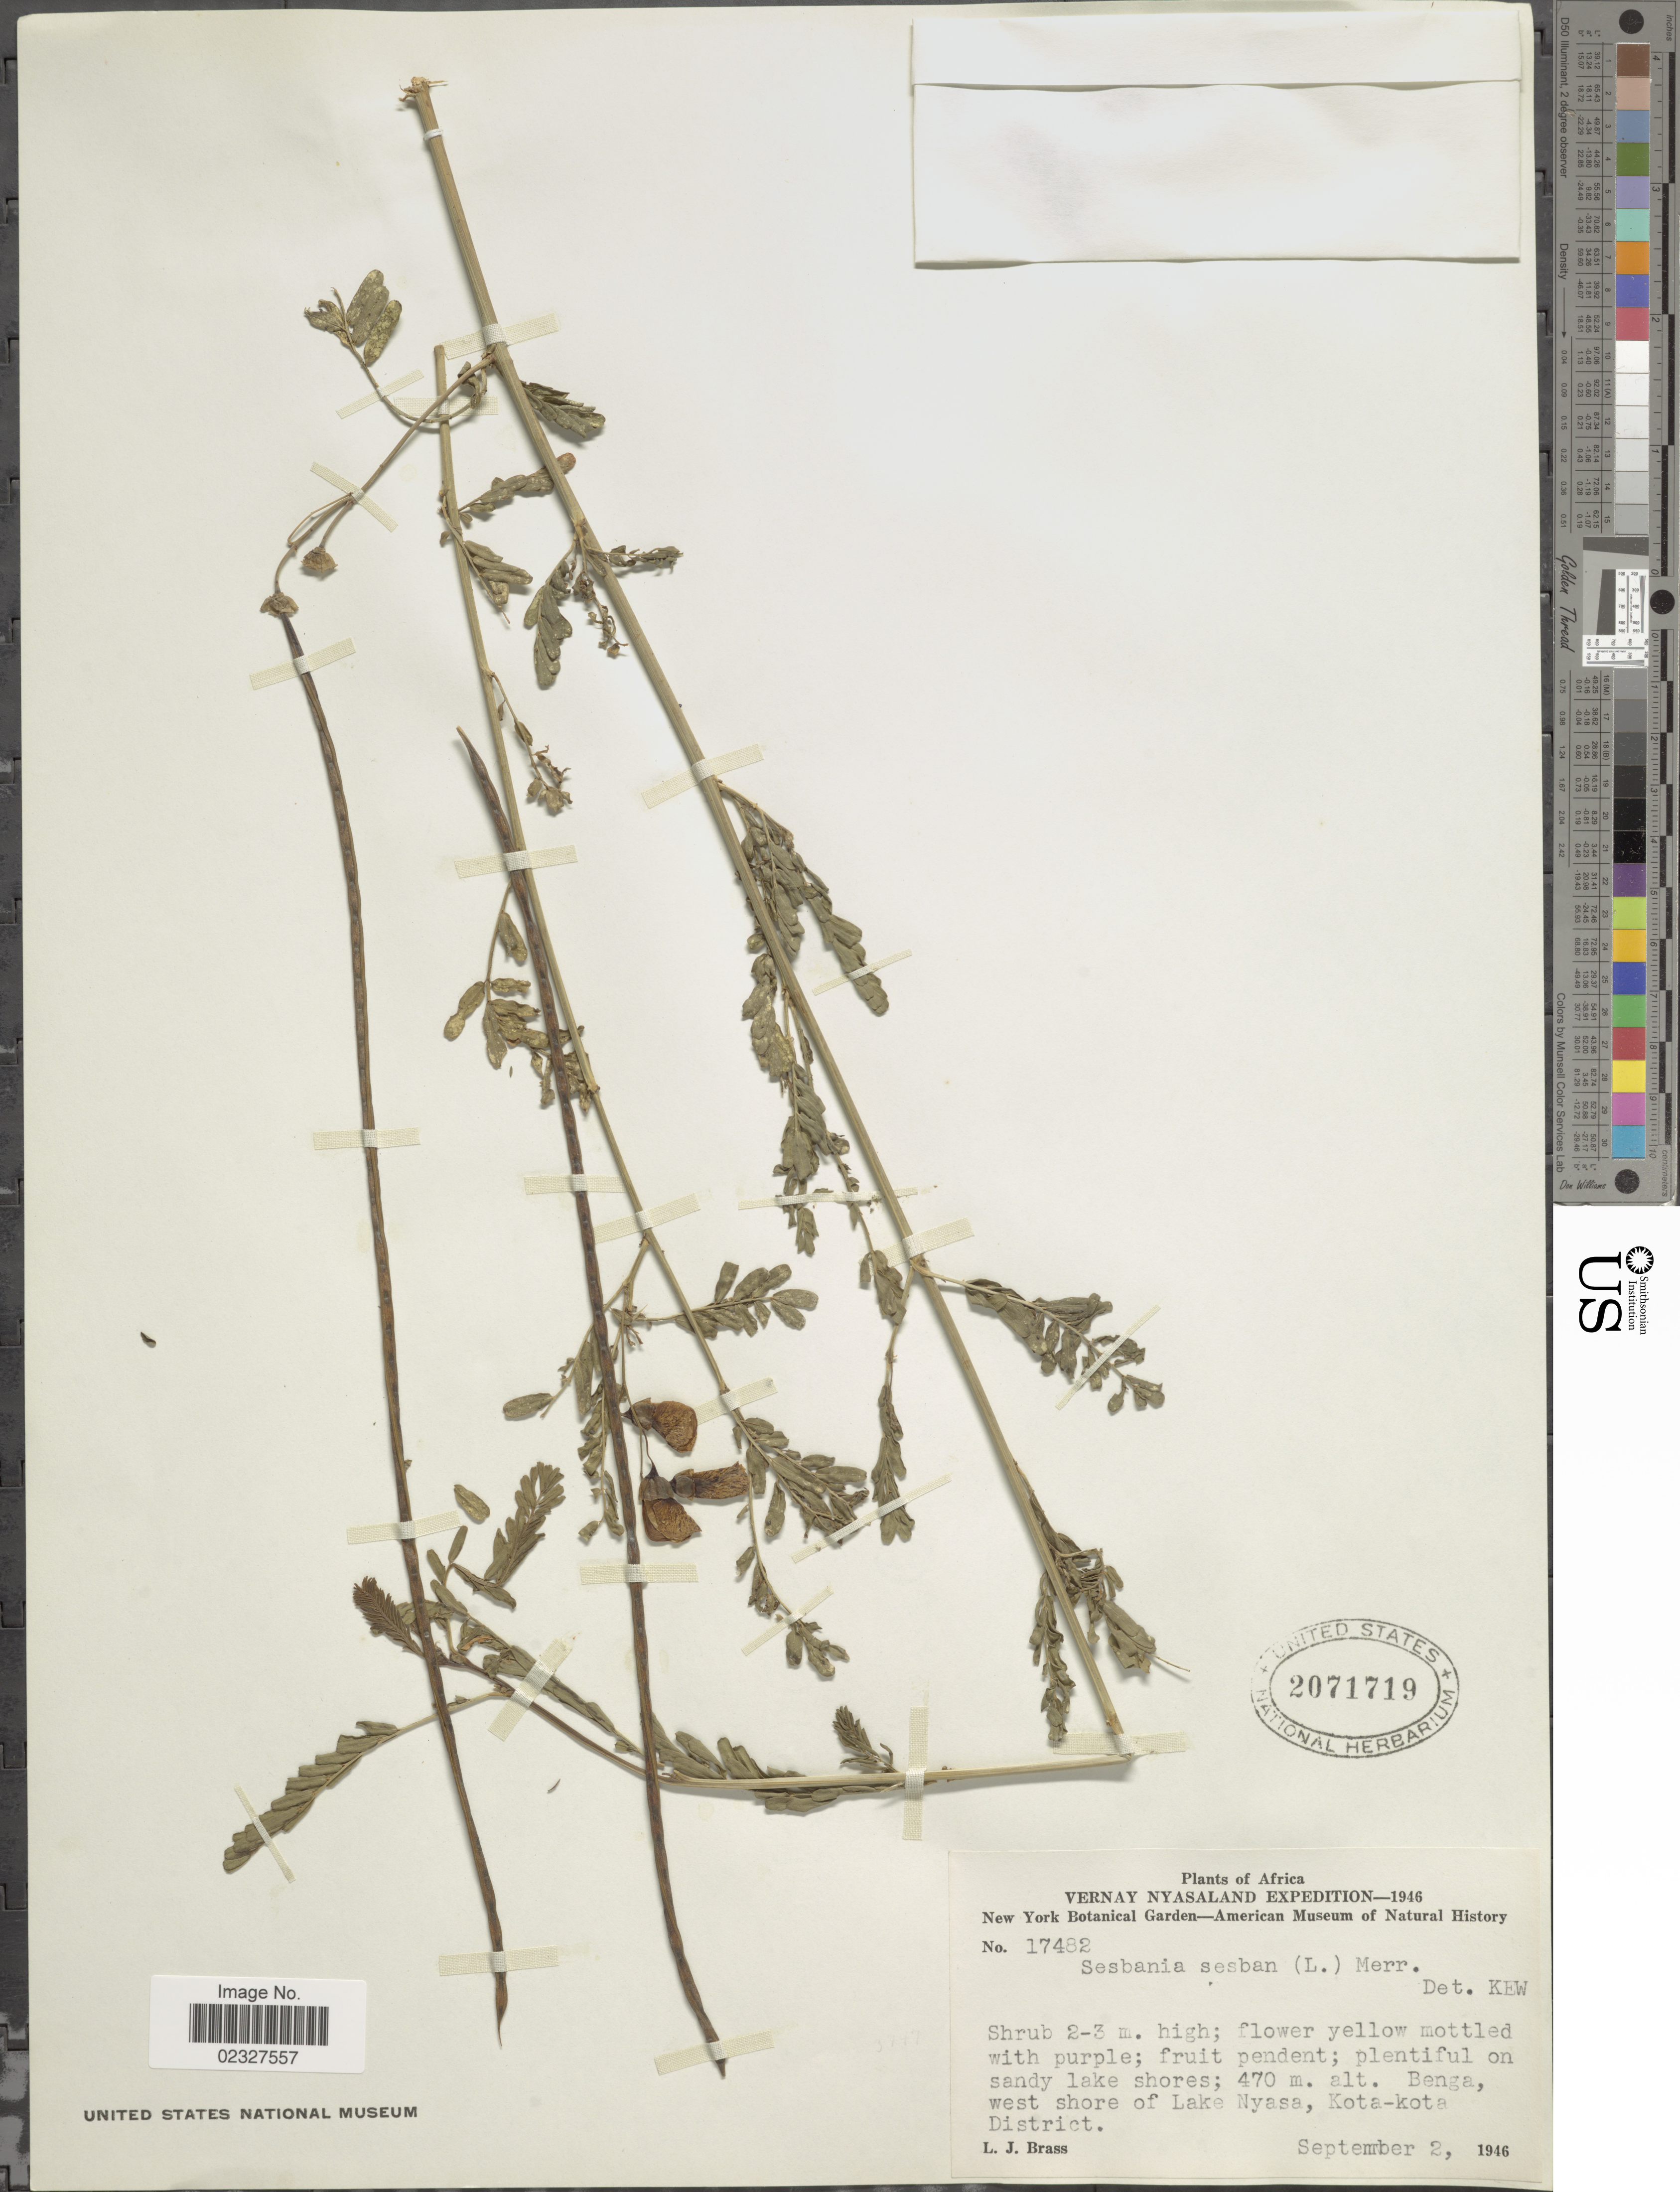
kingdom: Plantae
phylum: Tracheophyta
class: Magnoliopsida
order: Fabales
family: Fabaceae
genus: Sesbania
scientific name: Sesbania sesban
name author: (L.) Merr.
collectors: L. J. Brass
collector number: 17482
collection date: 1946-09-02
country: Malawi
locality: Vernay Nyasaland, on sandy lake shores, Benga, west shore of Lake Nyasa, Kota-kota District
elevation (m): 470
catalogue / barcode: US 2071719